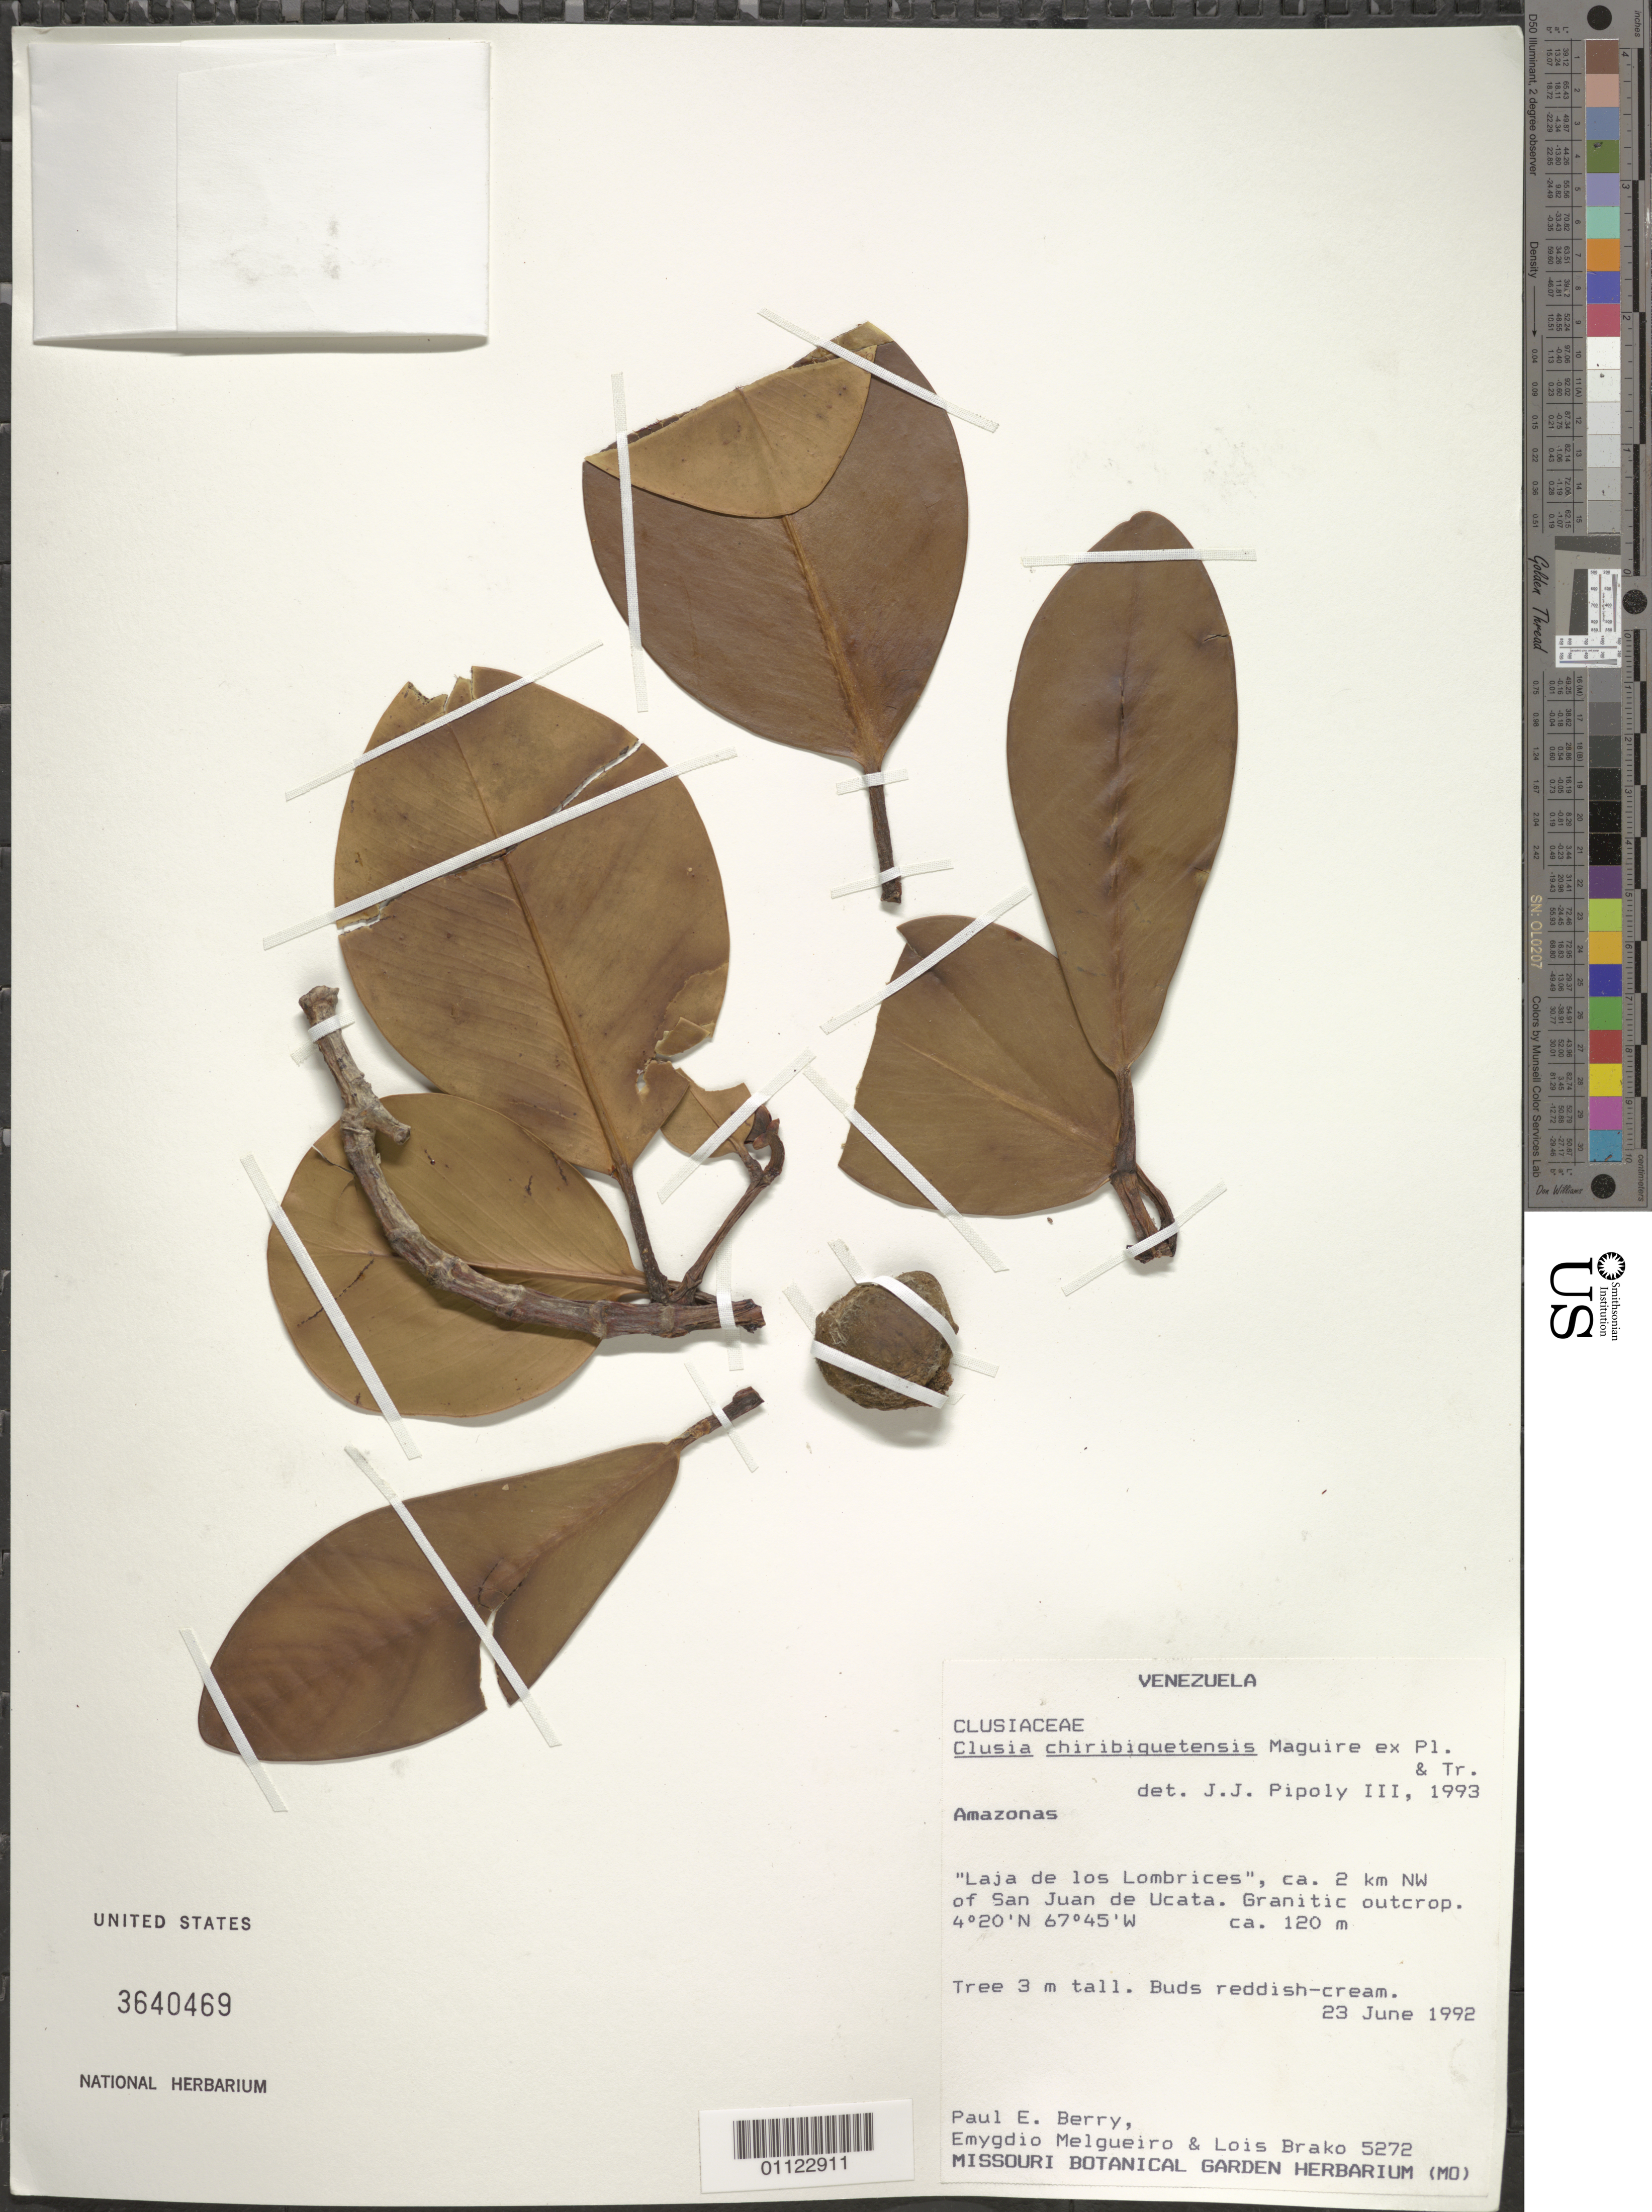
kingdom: Plantae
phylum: Tracheophyta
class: Magnoliopsida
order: Malpighiales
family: Clusiaceae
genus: Clusia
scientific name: Clusia chiribiquetensis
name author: Maguire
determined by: Pipoly, J. J., III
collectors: P. E. Berry, E. Melgueiro & L. Brako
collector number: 5272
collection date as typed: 23-Jun-92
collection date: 1992-06-23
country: Venezuela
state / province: Amazonas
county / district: Atures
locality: Laja de los Lambrices, 2 km NW of San Juan de Ucata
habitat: Granitic outcrop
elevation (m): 120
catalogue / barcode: US 3640469